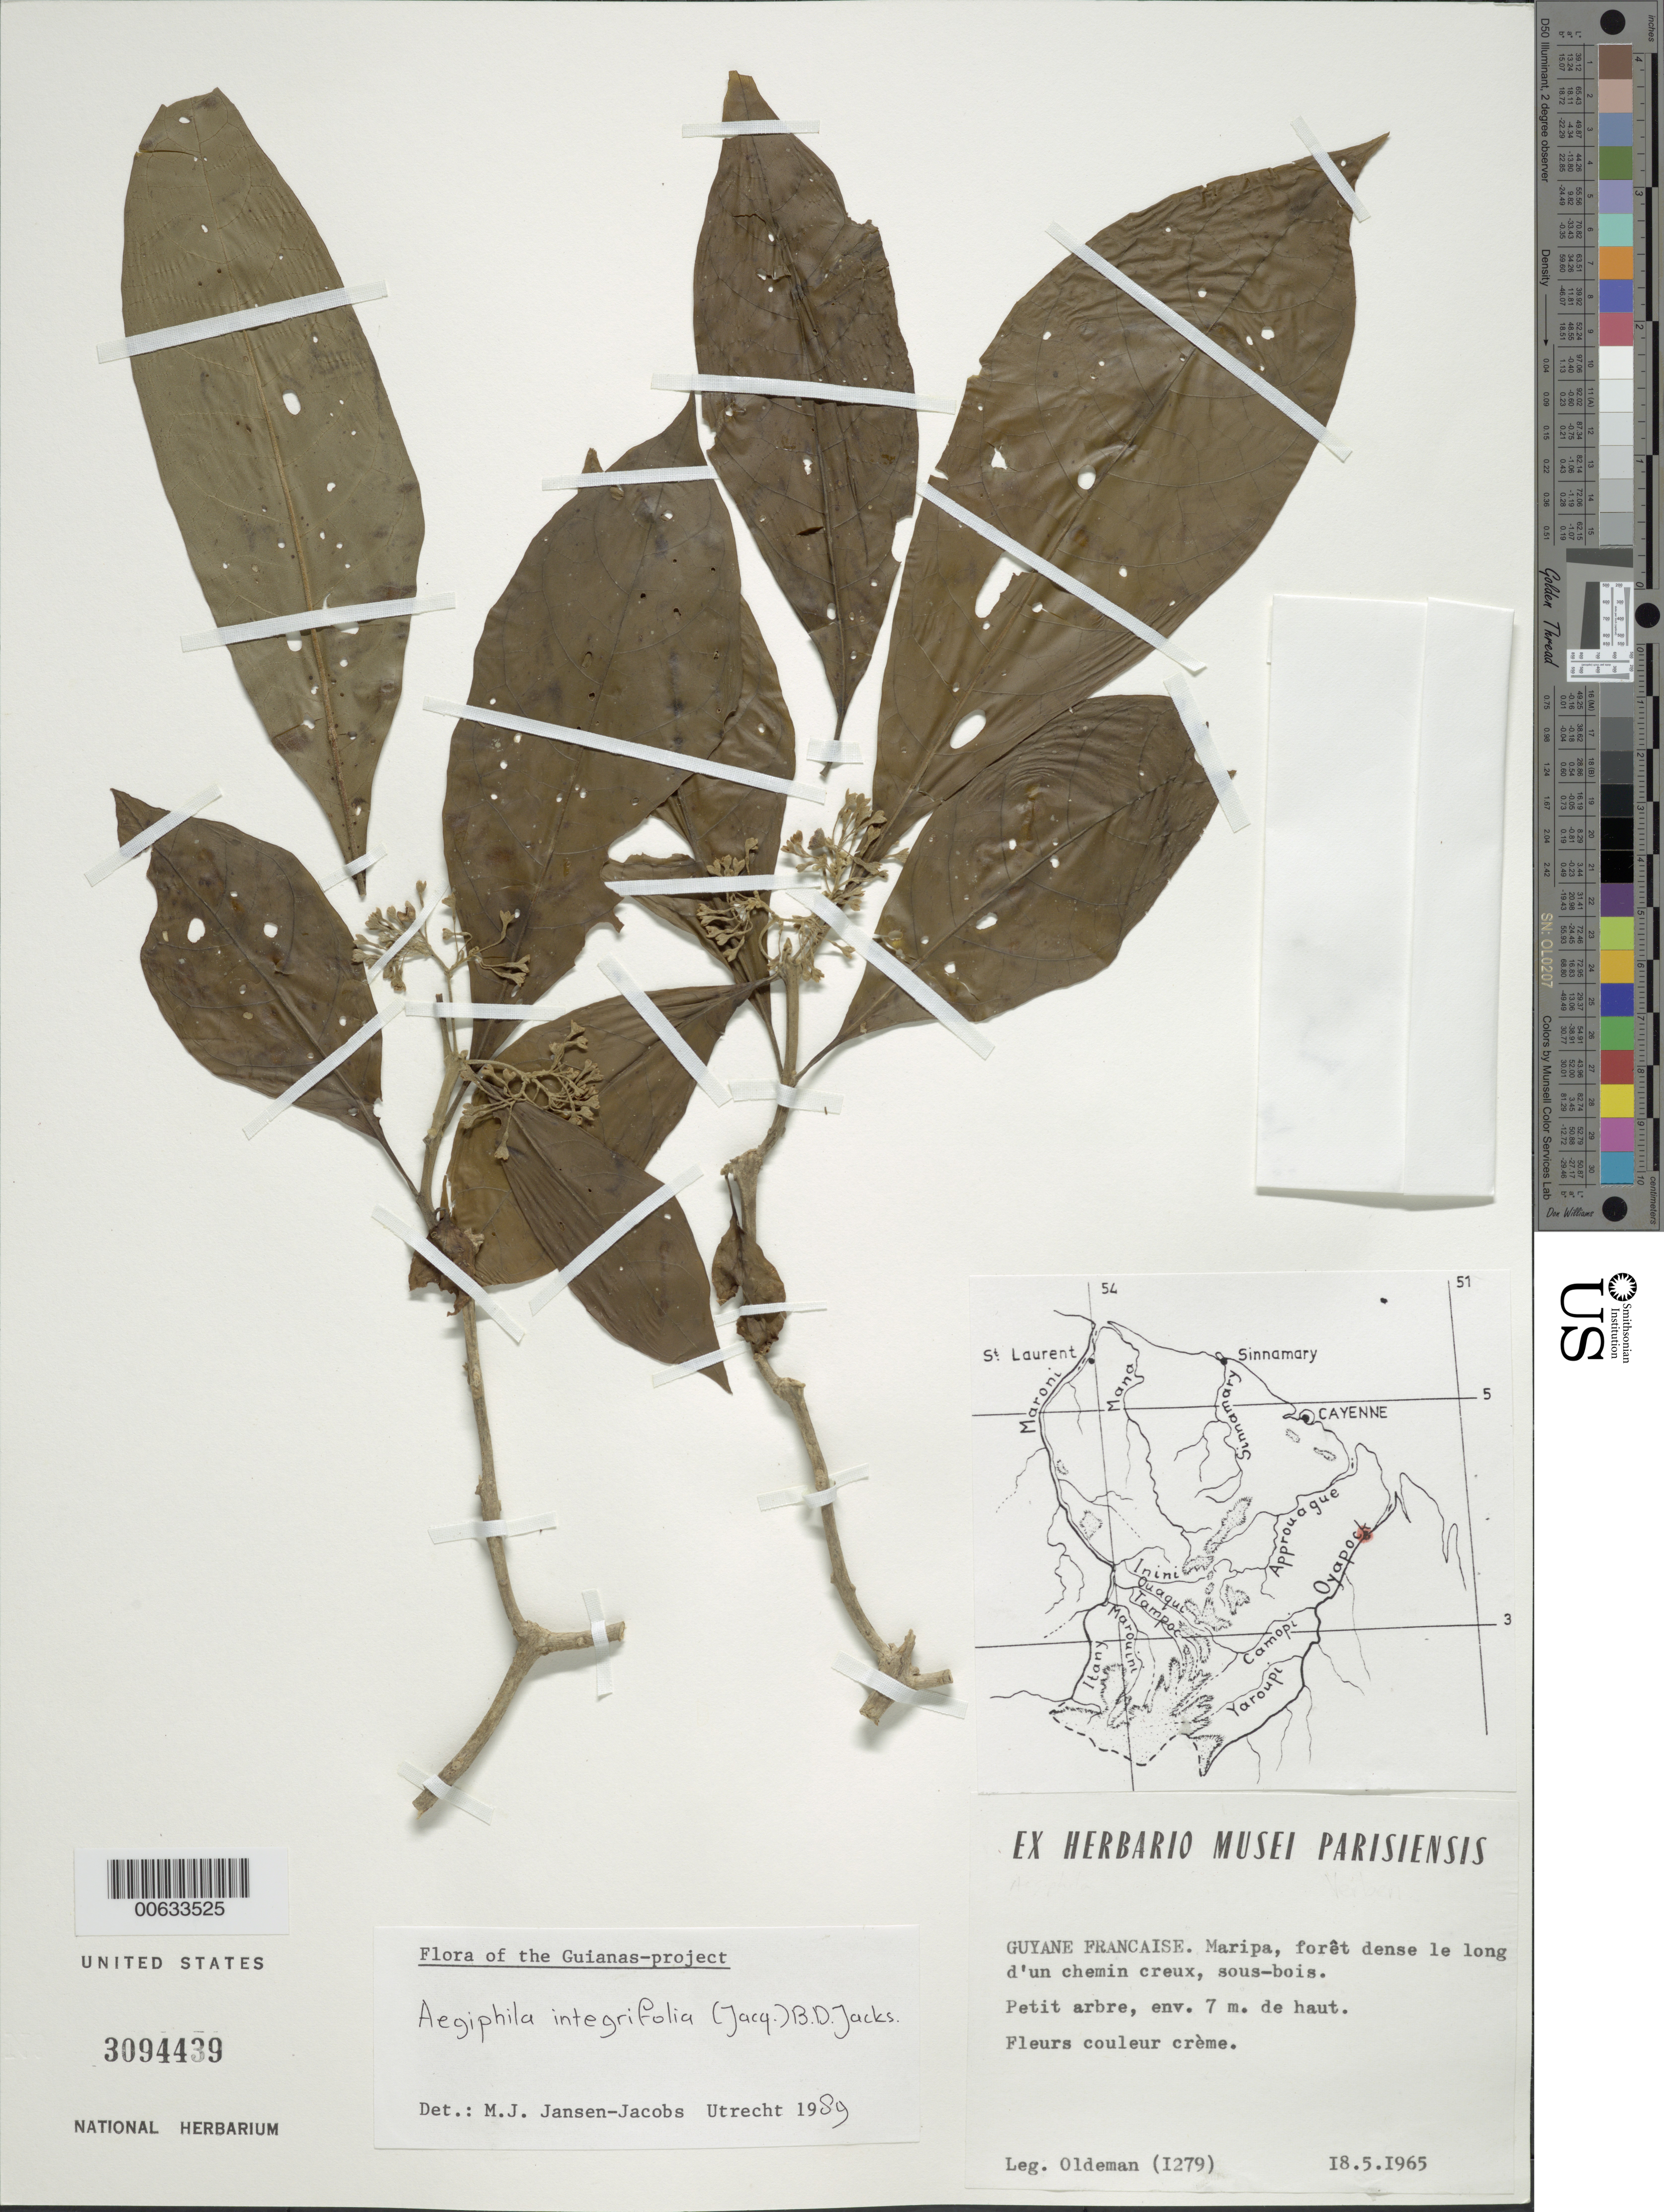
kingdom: Plantae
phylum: Tracheophyta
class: Magnoliopsida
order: Lamiales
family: Lamiaceae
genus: Aegiphila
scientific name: Aegiphila integrifolia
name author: (Jacq.) B.D. Jacks.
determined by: Jansen-Jacobs, M. J., (U), Nationaal Herbarium Nederland, Utrecht University branch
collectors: R. Oldeman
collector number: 1279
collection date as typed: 18-May-65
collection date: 1965-05-18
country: French Guiana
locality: Maripa, Bas-Oyapock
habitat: Foret dense le long d'un chemin creux, sous-bois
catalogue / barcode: US 3094439